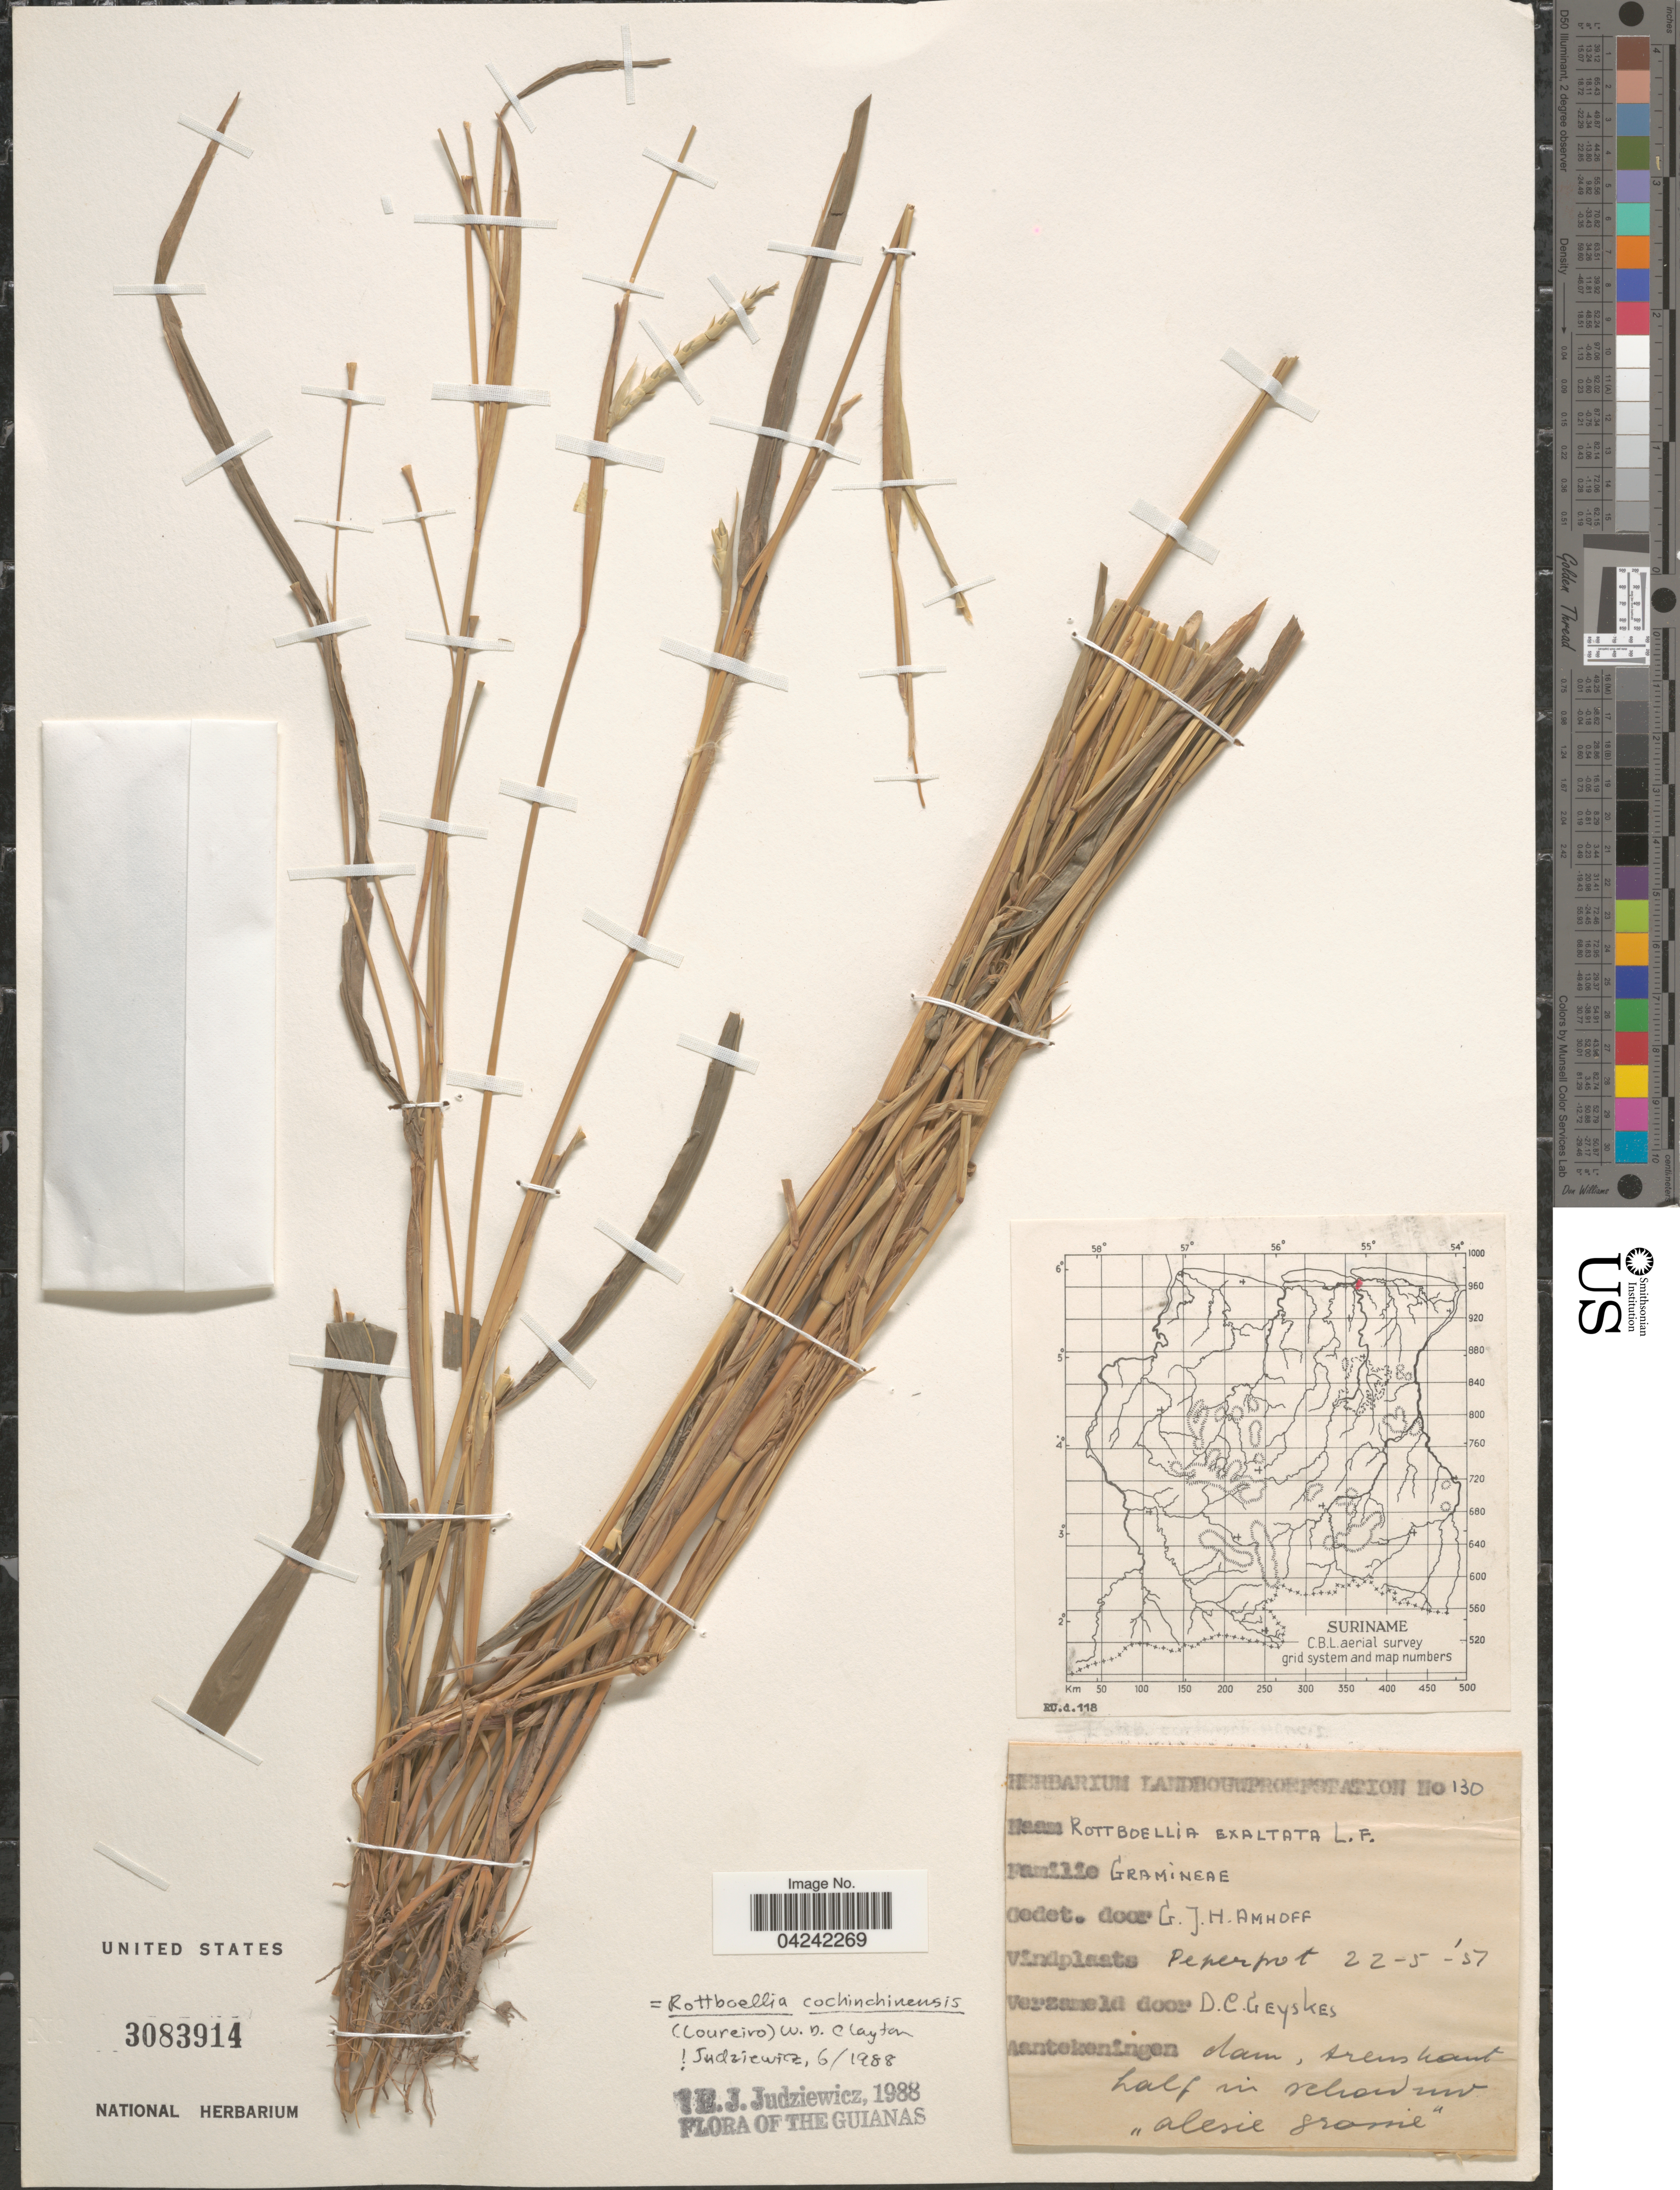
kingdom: Plantae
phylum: Tracheophyta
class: Liliopsida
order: Poales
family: Poaceae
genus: Rottboellia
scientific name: Rottboellia cochinchinensis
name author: (Lour.) Clayton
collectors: D. Geyskes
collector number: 130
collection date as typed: Transcribed d/m/y: 22/5/57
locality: The Guinanas. [unsure placement] C.B.L. aerial survey. [unsure placement] Peperpot.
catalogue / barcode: US 3083914